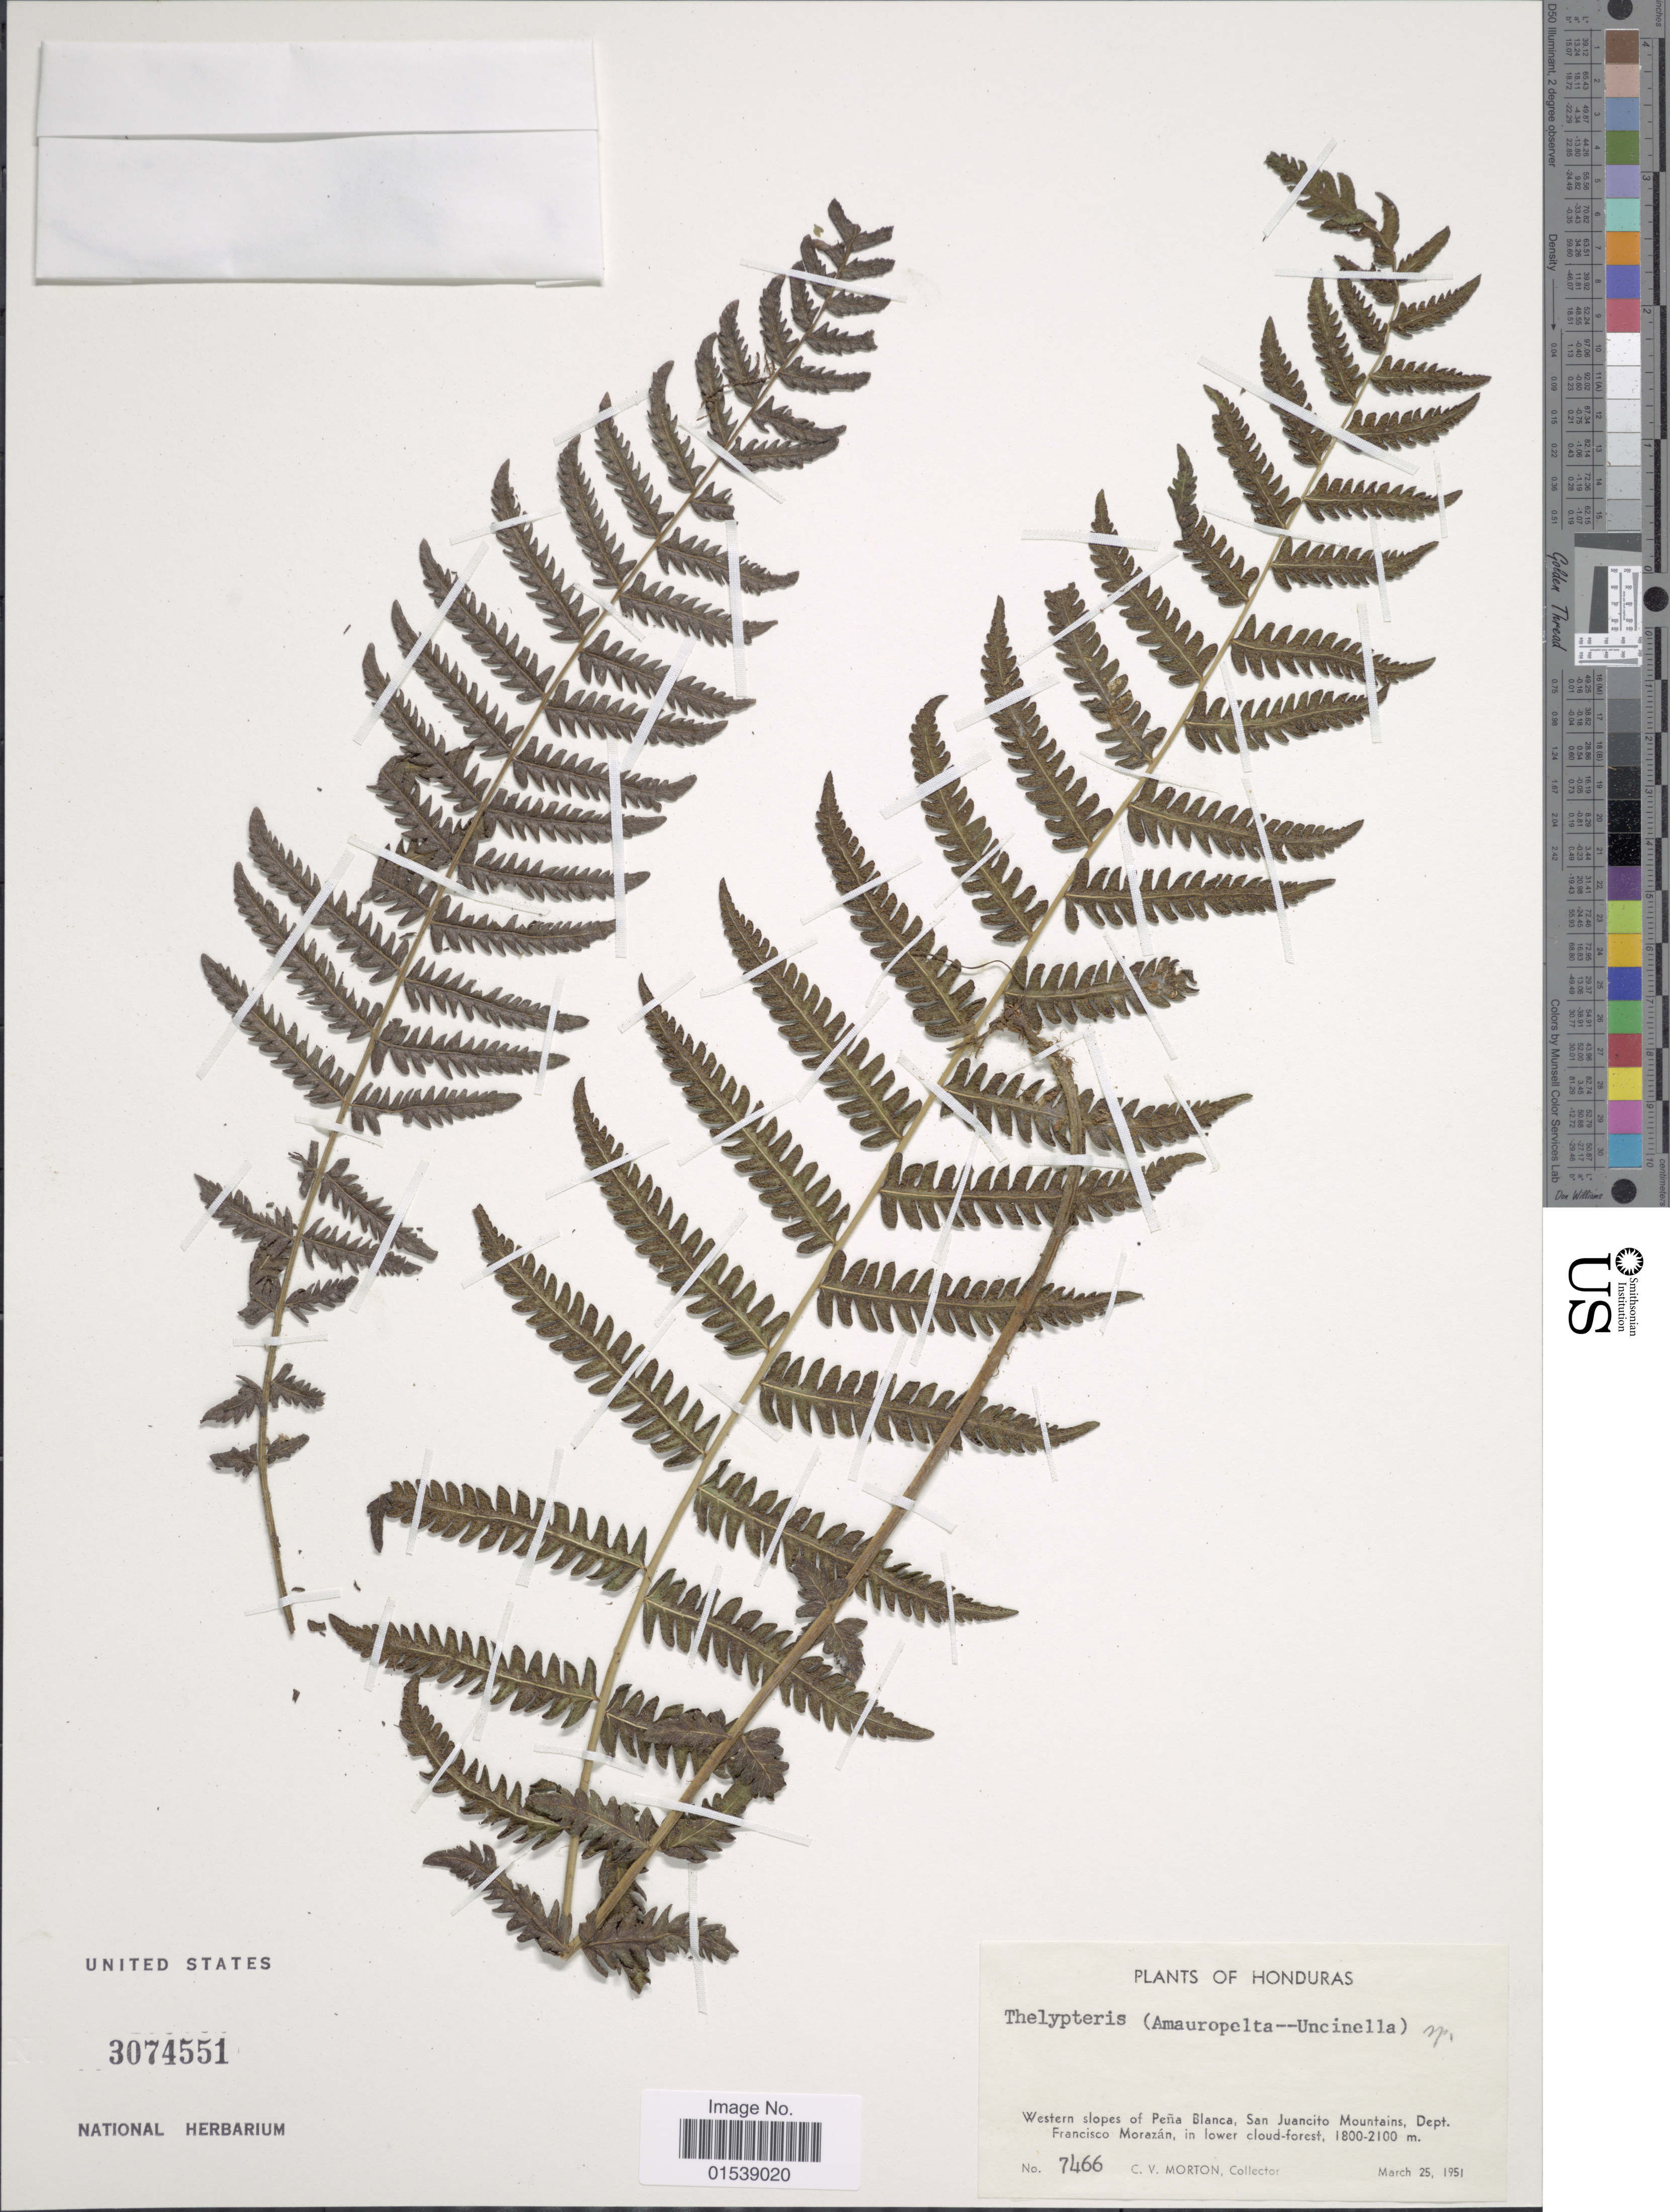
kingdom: Plantae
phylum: Tracheophyta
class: Polypodiopsida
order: Polypodiales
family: Thelypteridaceae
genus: Amauropelta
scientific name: Amauropelta sp.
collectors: C. V. Morton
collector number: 7466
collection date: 1951-03-25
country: Honduras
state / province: Fco. Morazán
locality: Western slopes of Pena Blanca, San Juancito Mountains, Dept. Francisco Morazan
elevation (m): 1800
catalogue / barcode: US 3074551